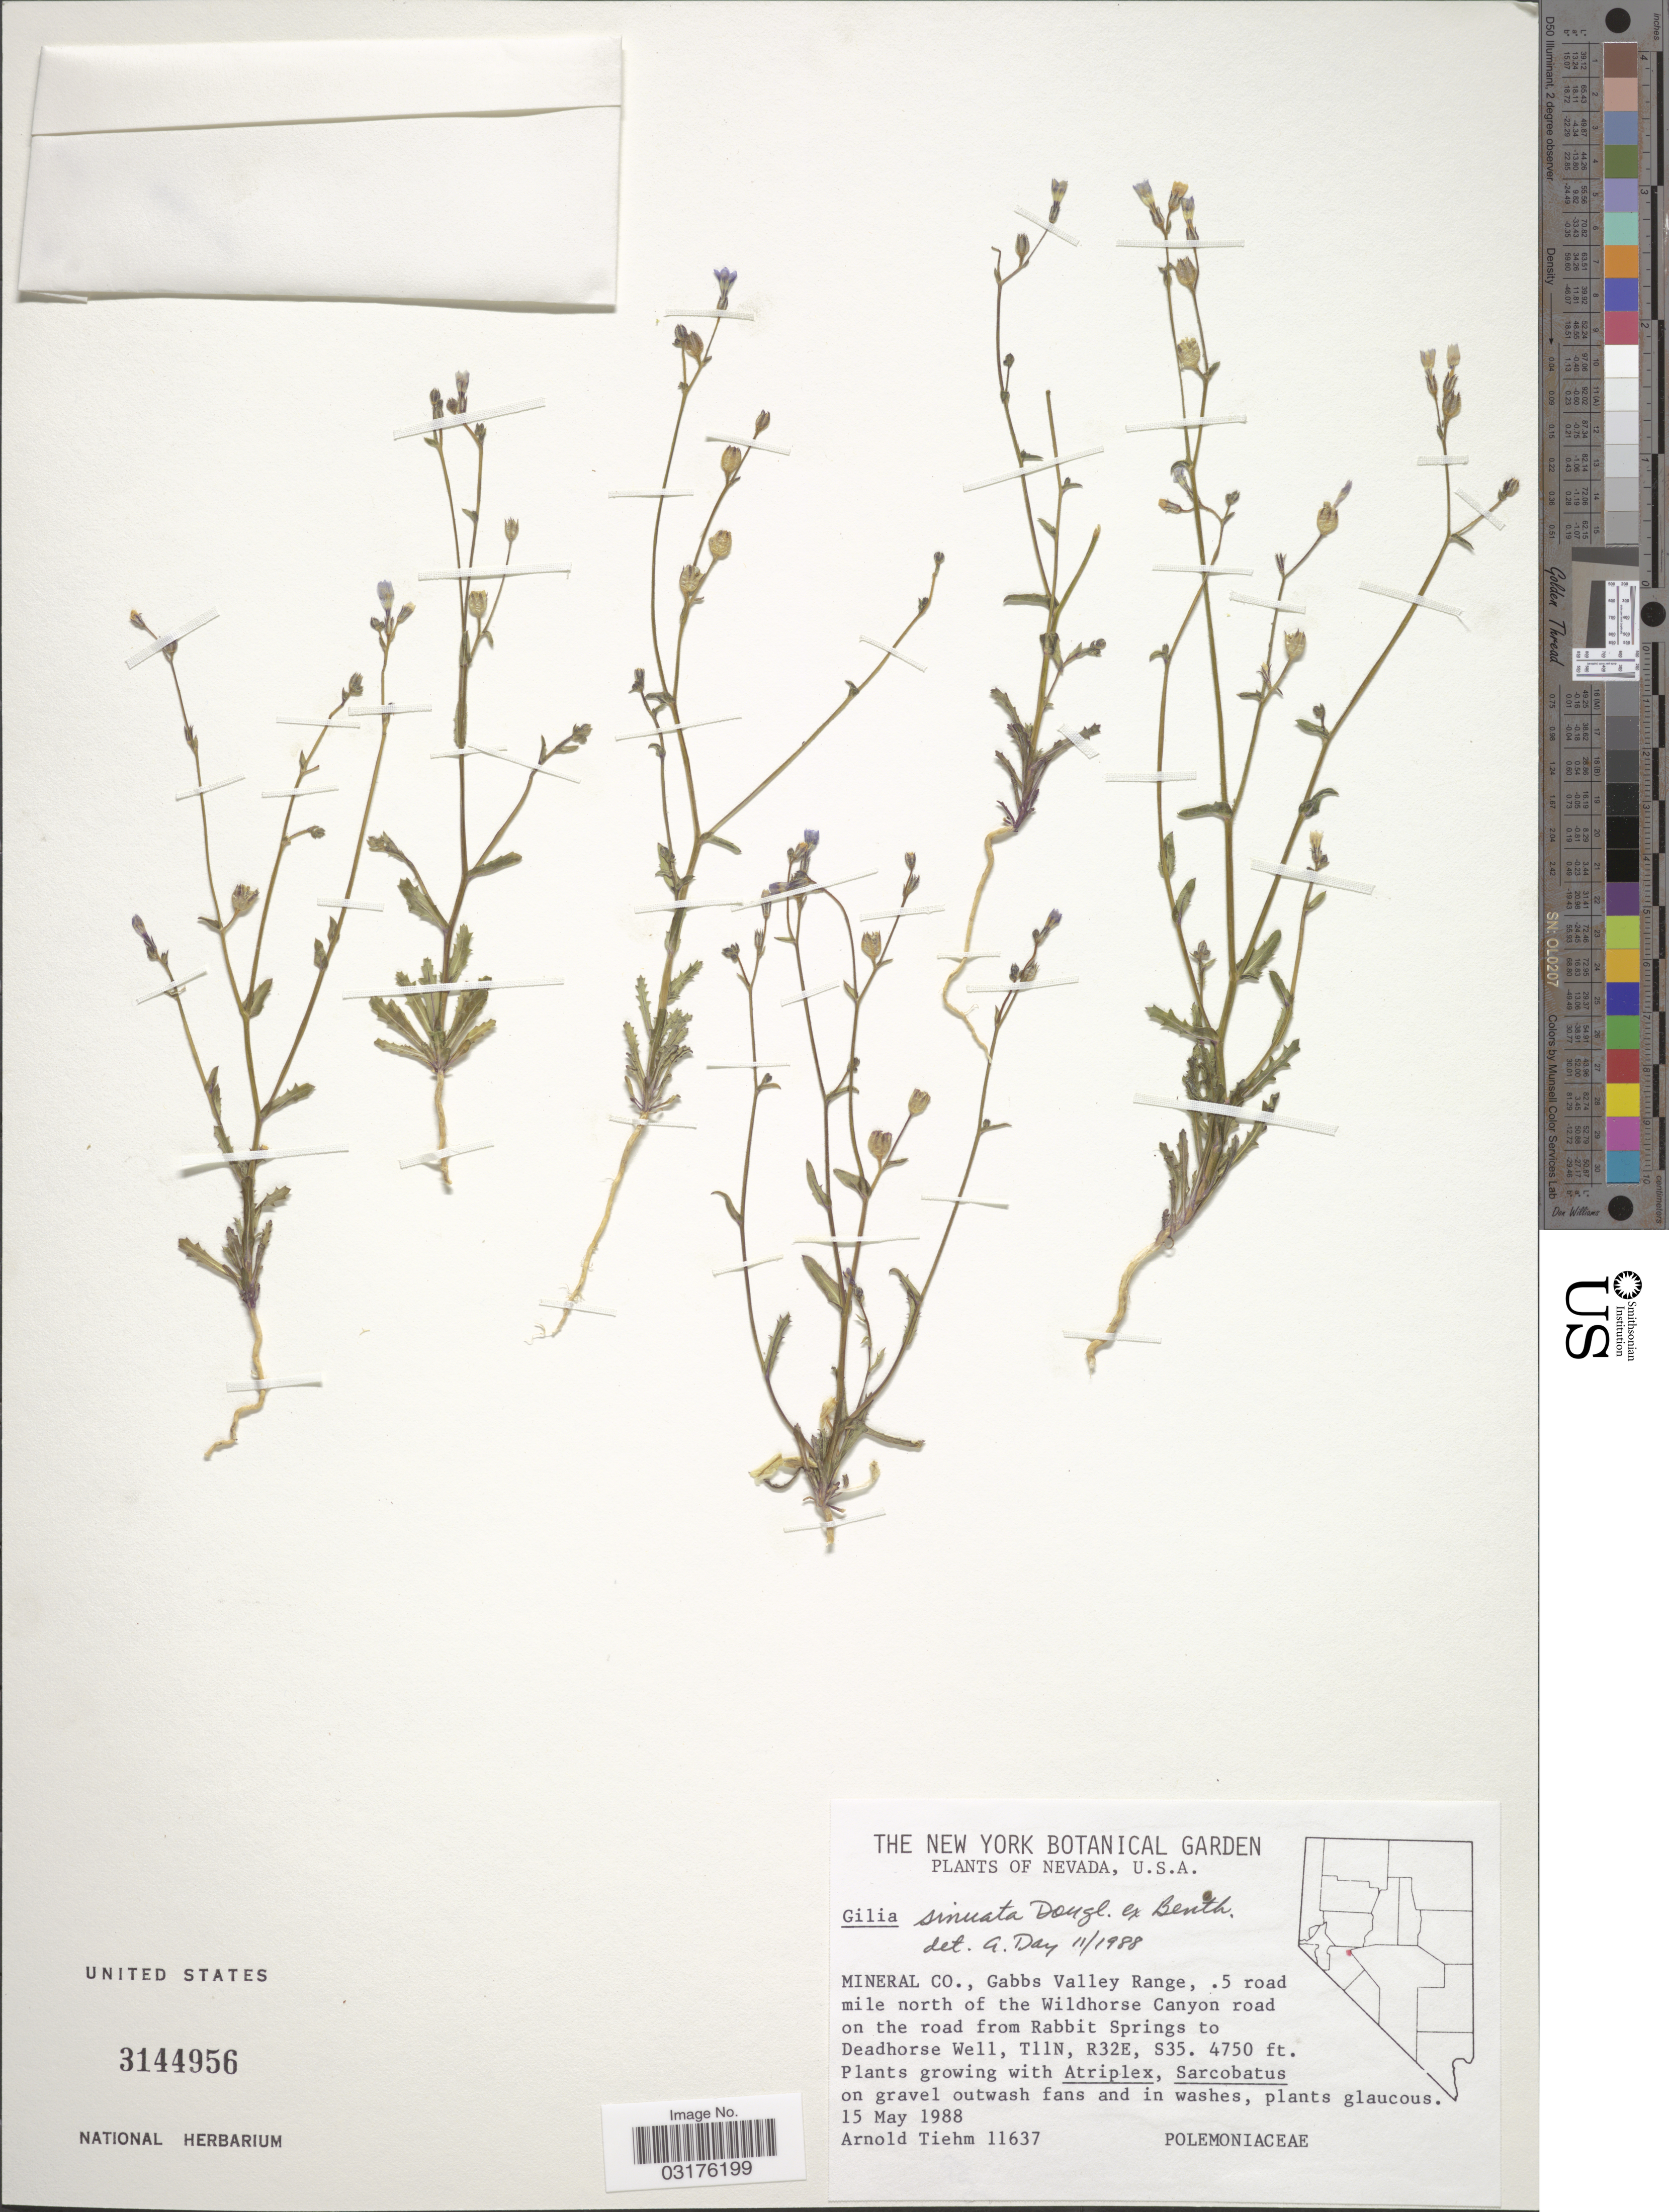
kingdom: Plantae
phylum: Tracheophyta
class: Magnoliopsida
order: Ericales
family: Polemoniaceae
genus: Gilia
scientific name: Gilia sinuata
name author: Douglas ex Benth.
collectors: A. Tiehm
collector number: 11637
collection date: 1988-05-15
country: United States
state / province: Nevada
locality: Mineral Co., Gabbs Valley Range, 5 road mile north of the Wildhorse Canyon and on the road from Rabbit Springs to Deadhorse Well, T11N, R32E, S35.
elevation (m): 1448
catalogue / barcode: US 3144956